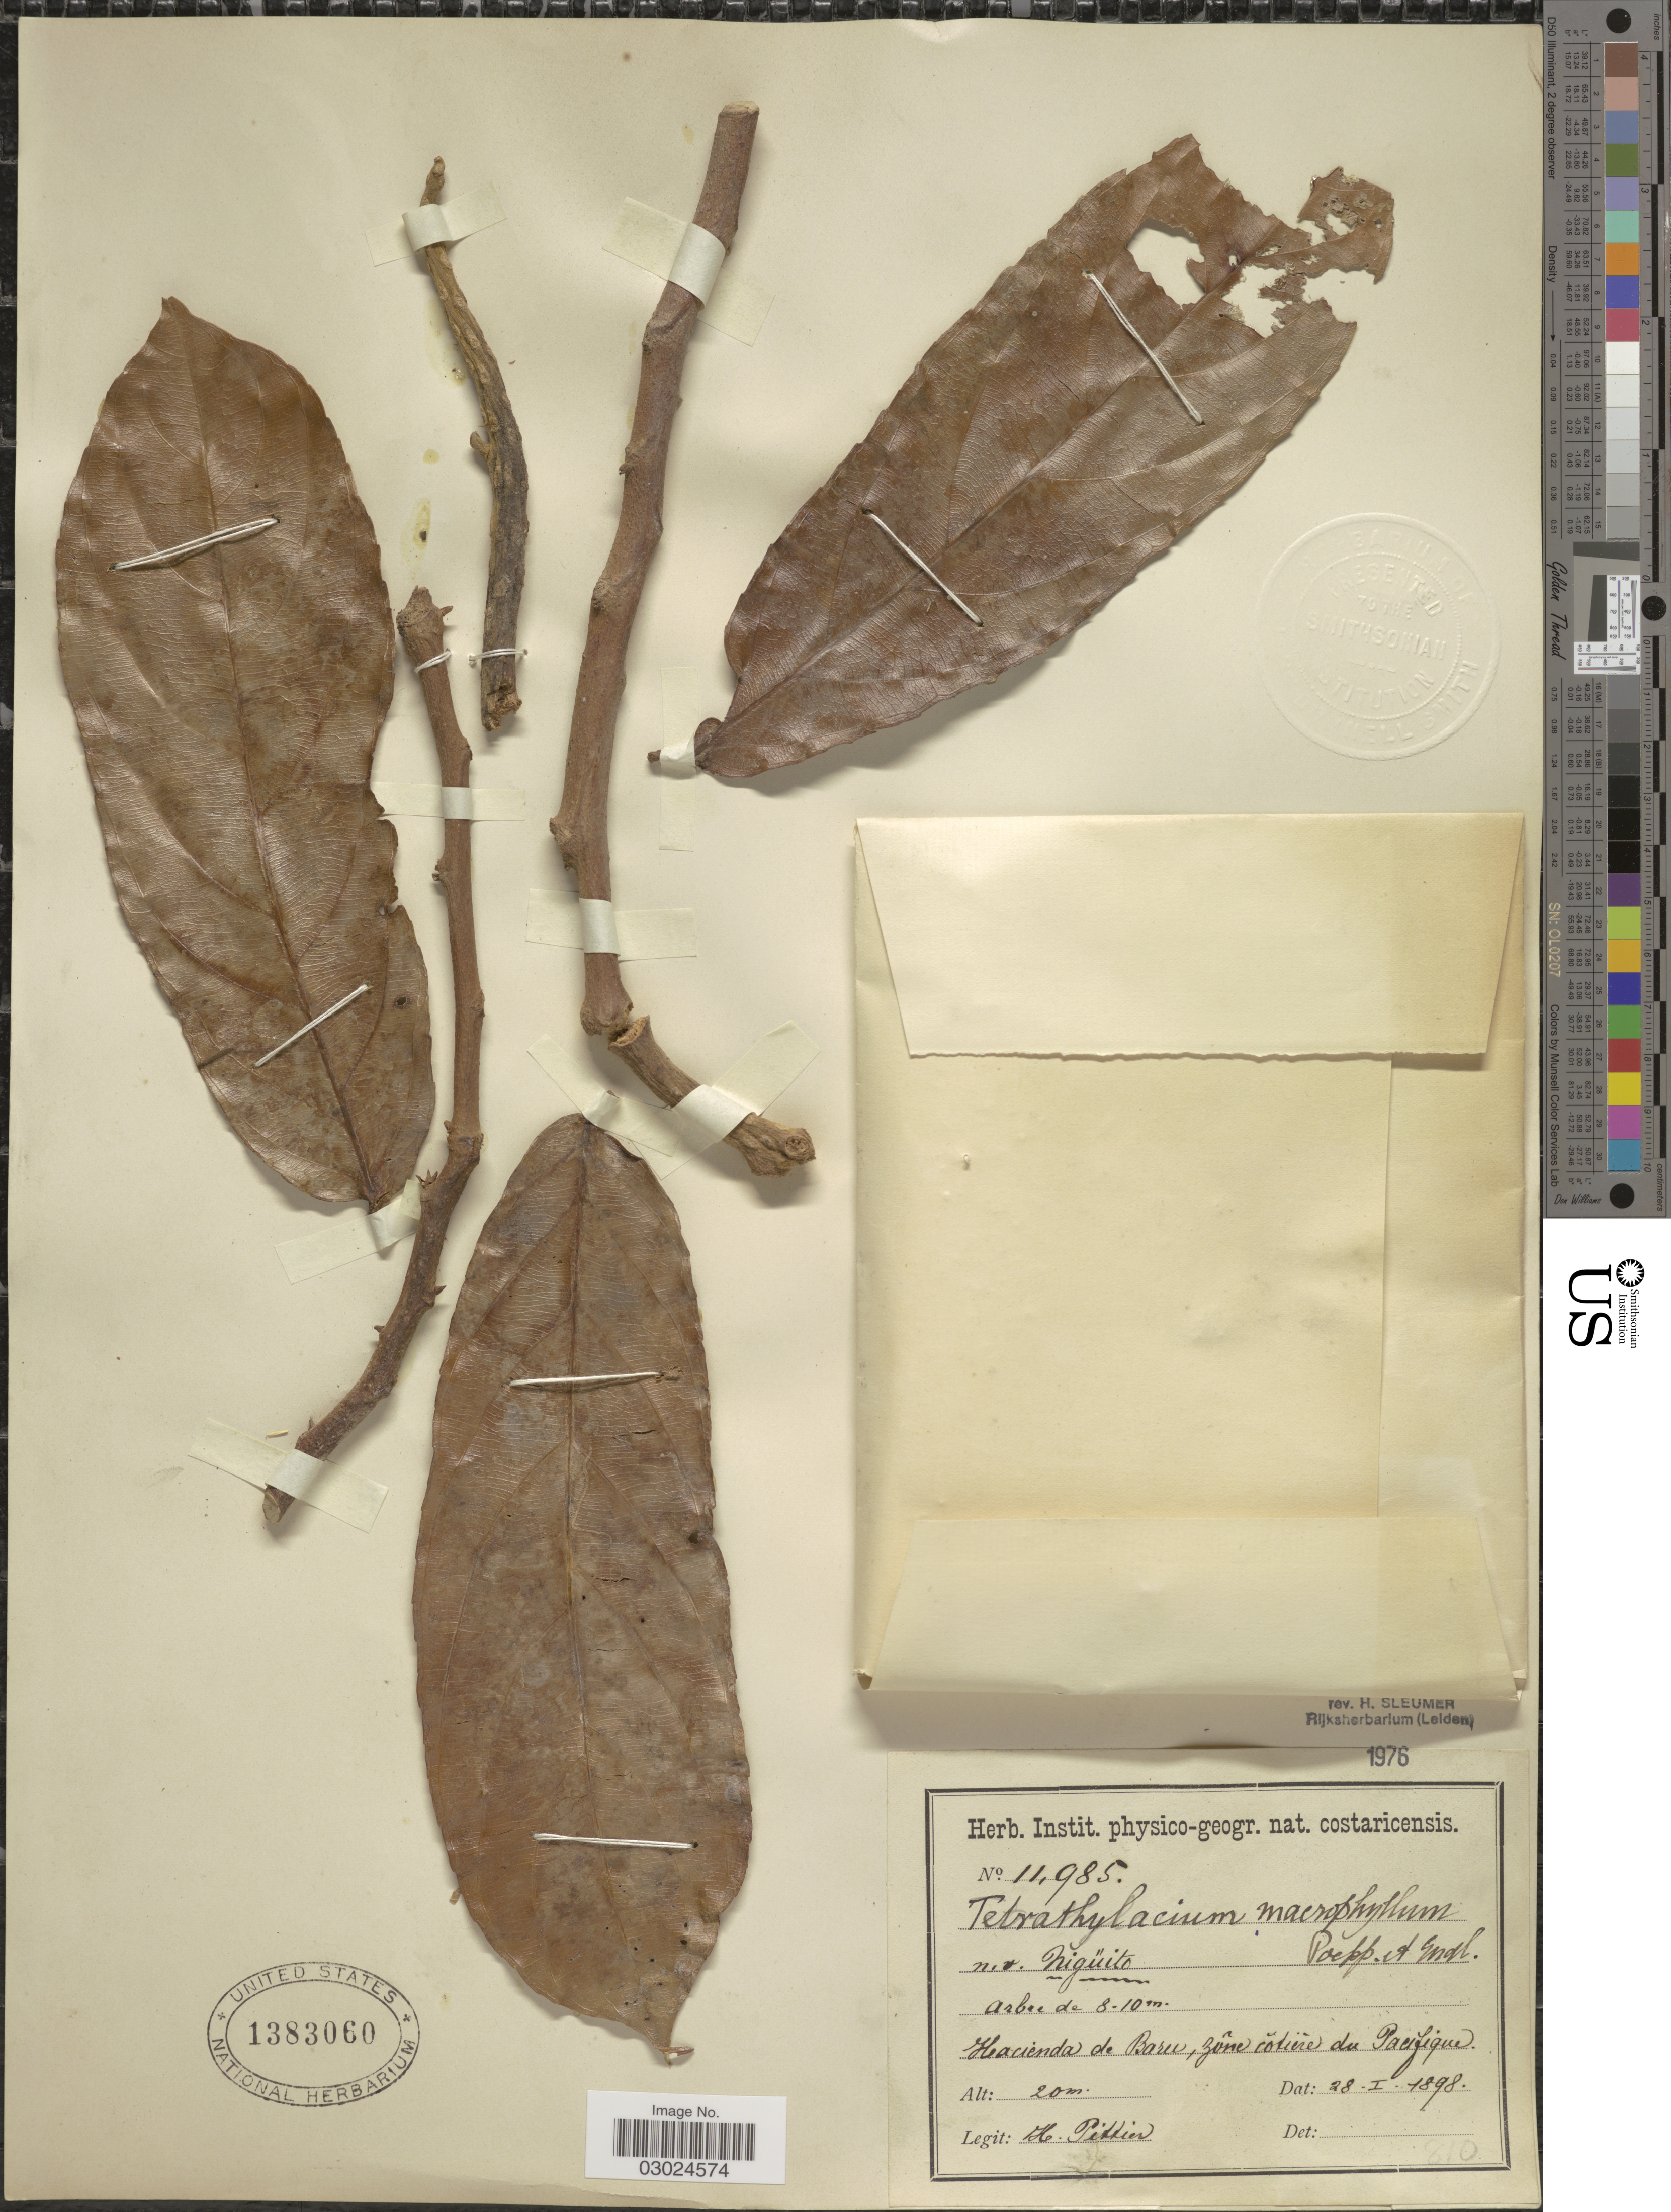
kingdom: Plantae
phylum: Tracheophyta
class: Magnoliopsida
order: Malpighiales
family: Salicaceae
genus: Tetrathylacium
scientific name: Tetrathylacium macrophyllum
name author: Poepp.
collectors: H. F. Pittier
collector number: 11985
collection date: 1898-01-28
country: Costa Rica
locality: Hacienda de Baru, zône cótière du Pacifique.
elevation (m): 20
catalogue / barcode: US 1383060